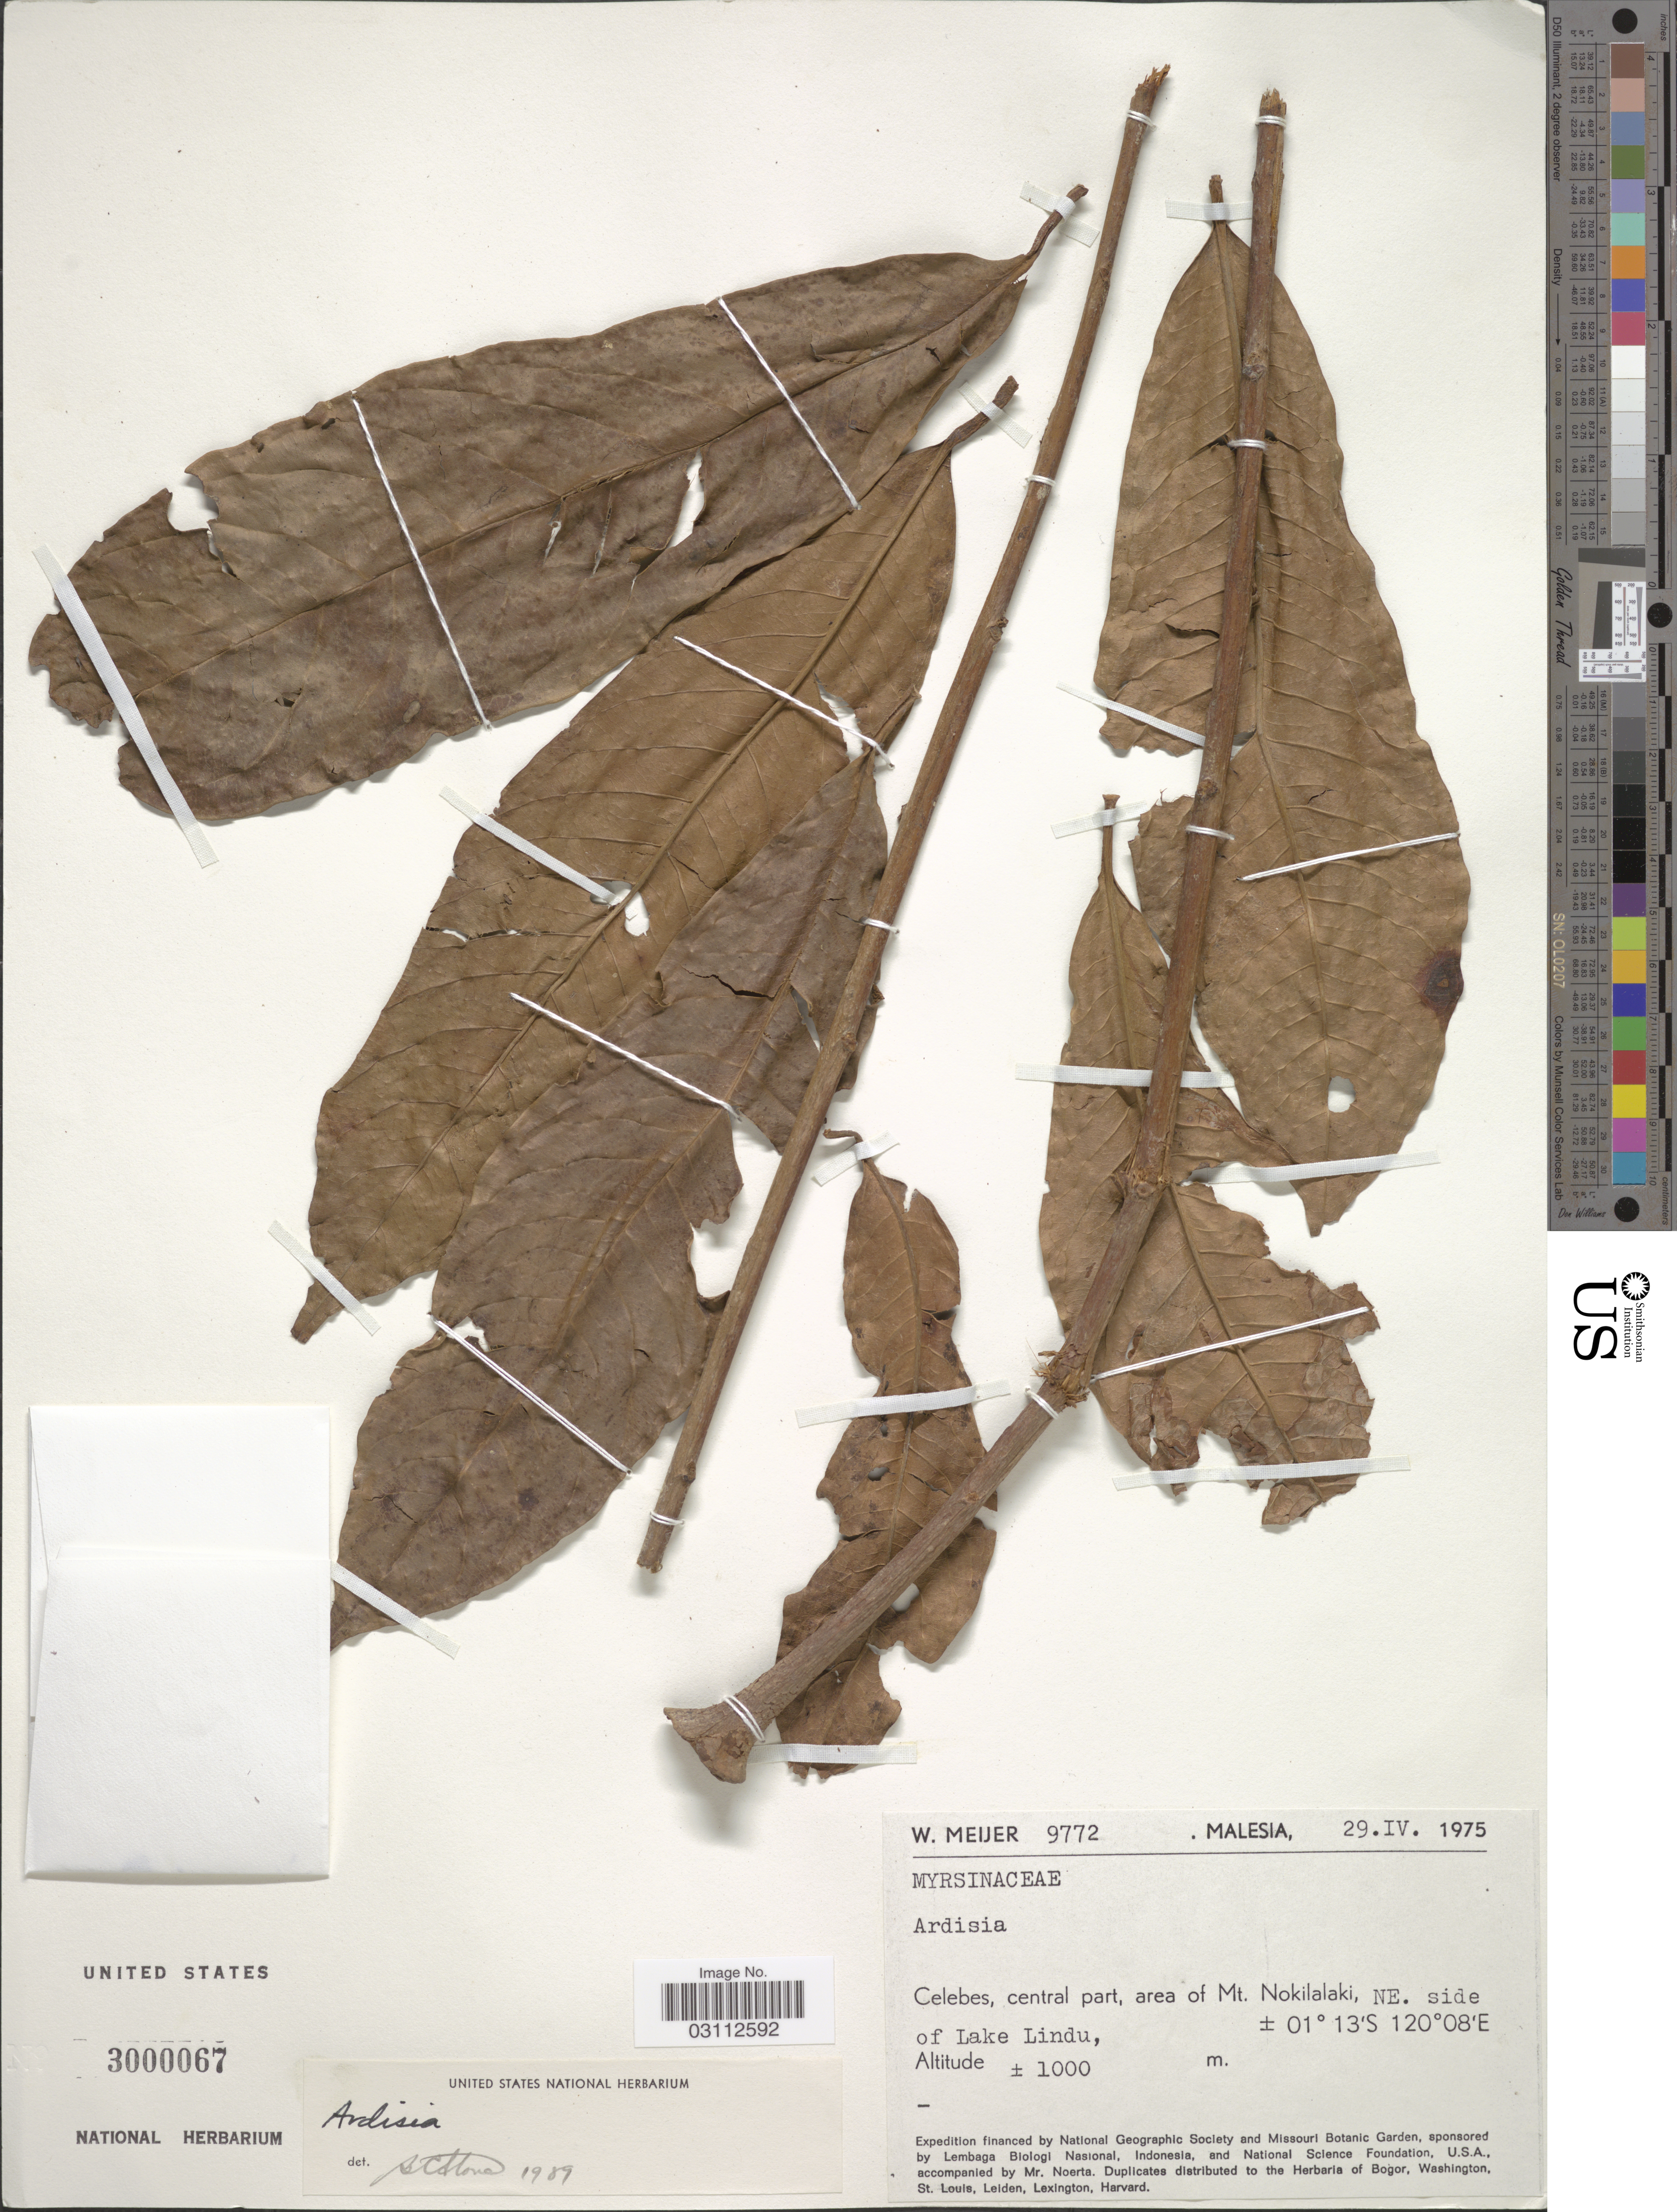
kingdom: Plantae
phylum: Tracheophyta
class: Magnoliopsida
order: Ericales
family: Primulaceae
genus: Ardisia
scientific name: Ardisia sp.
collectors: W. Meijer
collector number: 9772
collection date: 1975-04-29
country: Malaysia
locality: Malesia, Celebes, central part, area of Mt. Nokilalaki, NE. side of Lake Lindu.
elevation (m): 1000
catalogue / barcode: US 3000067